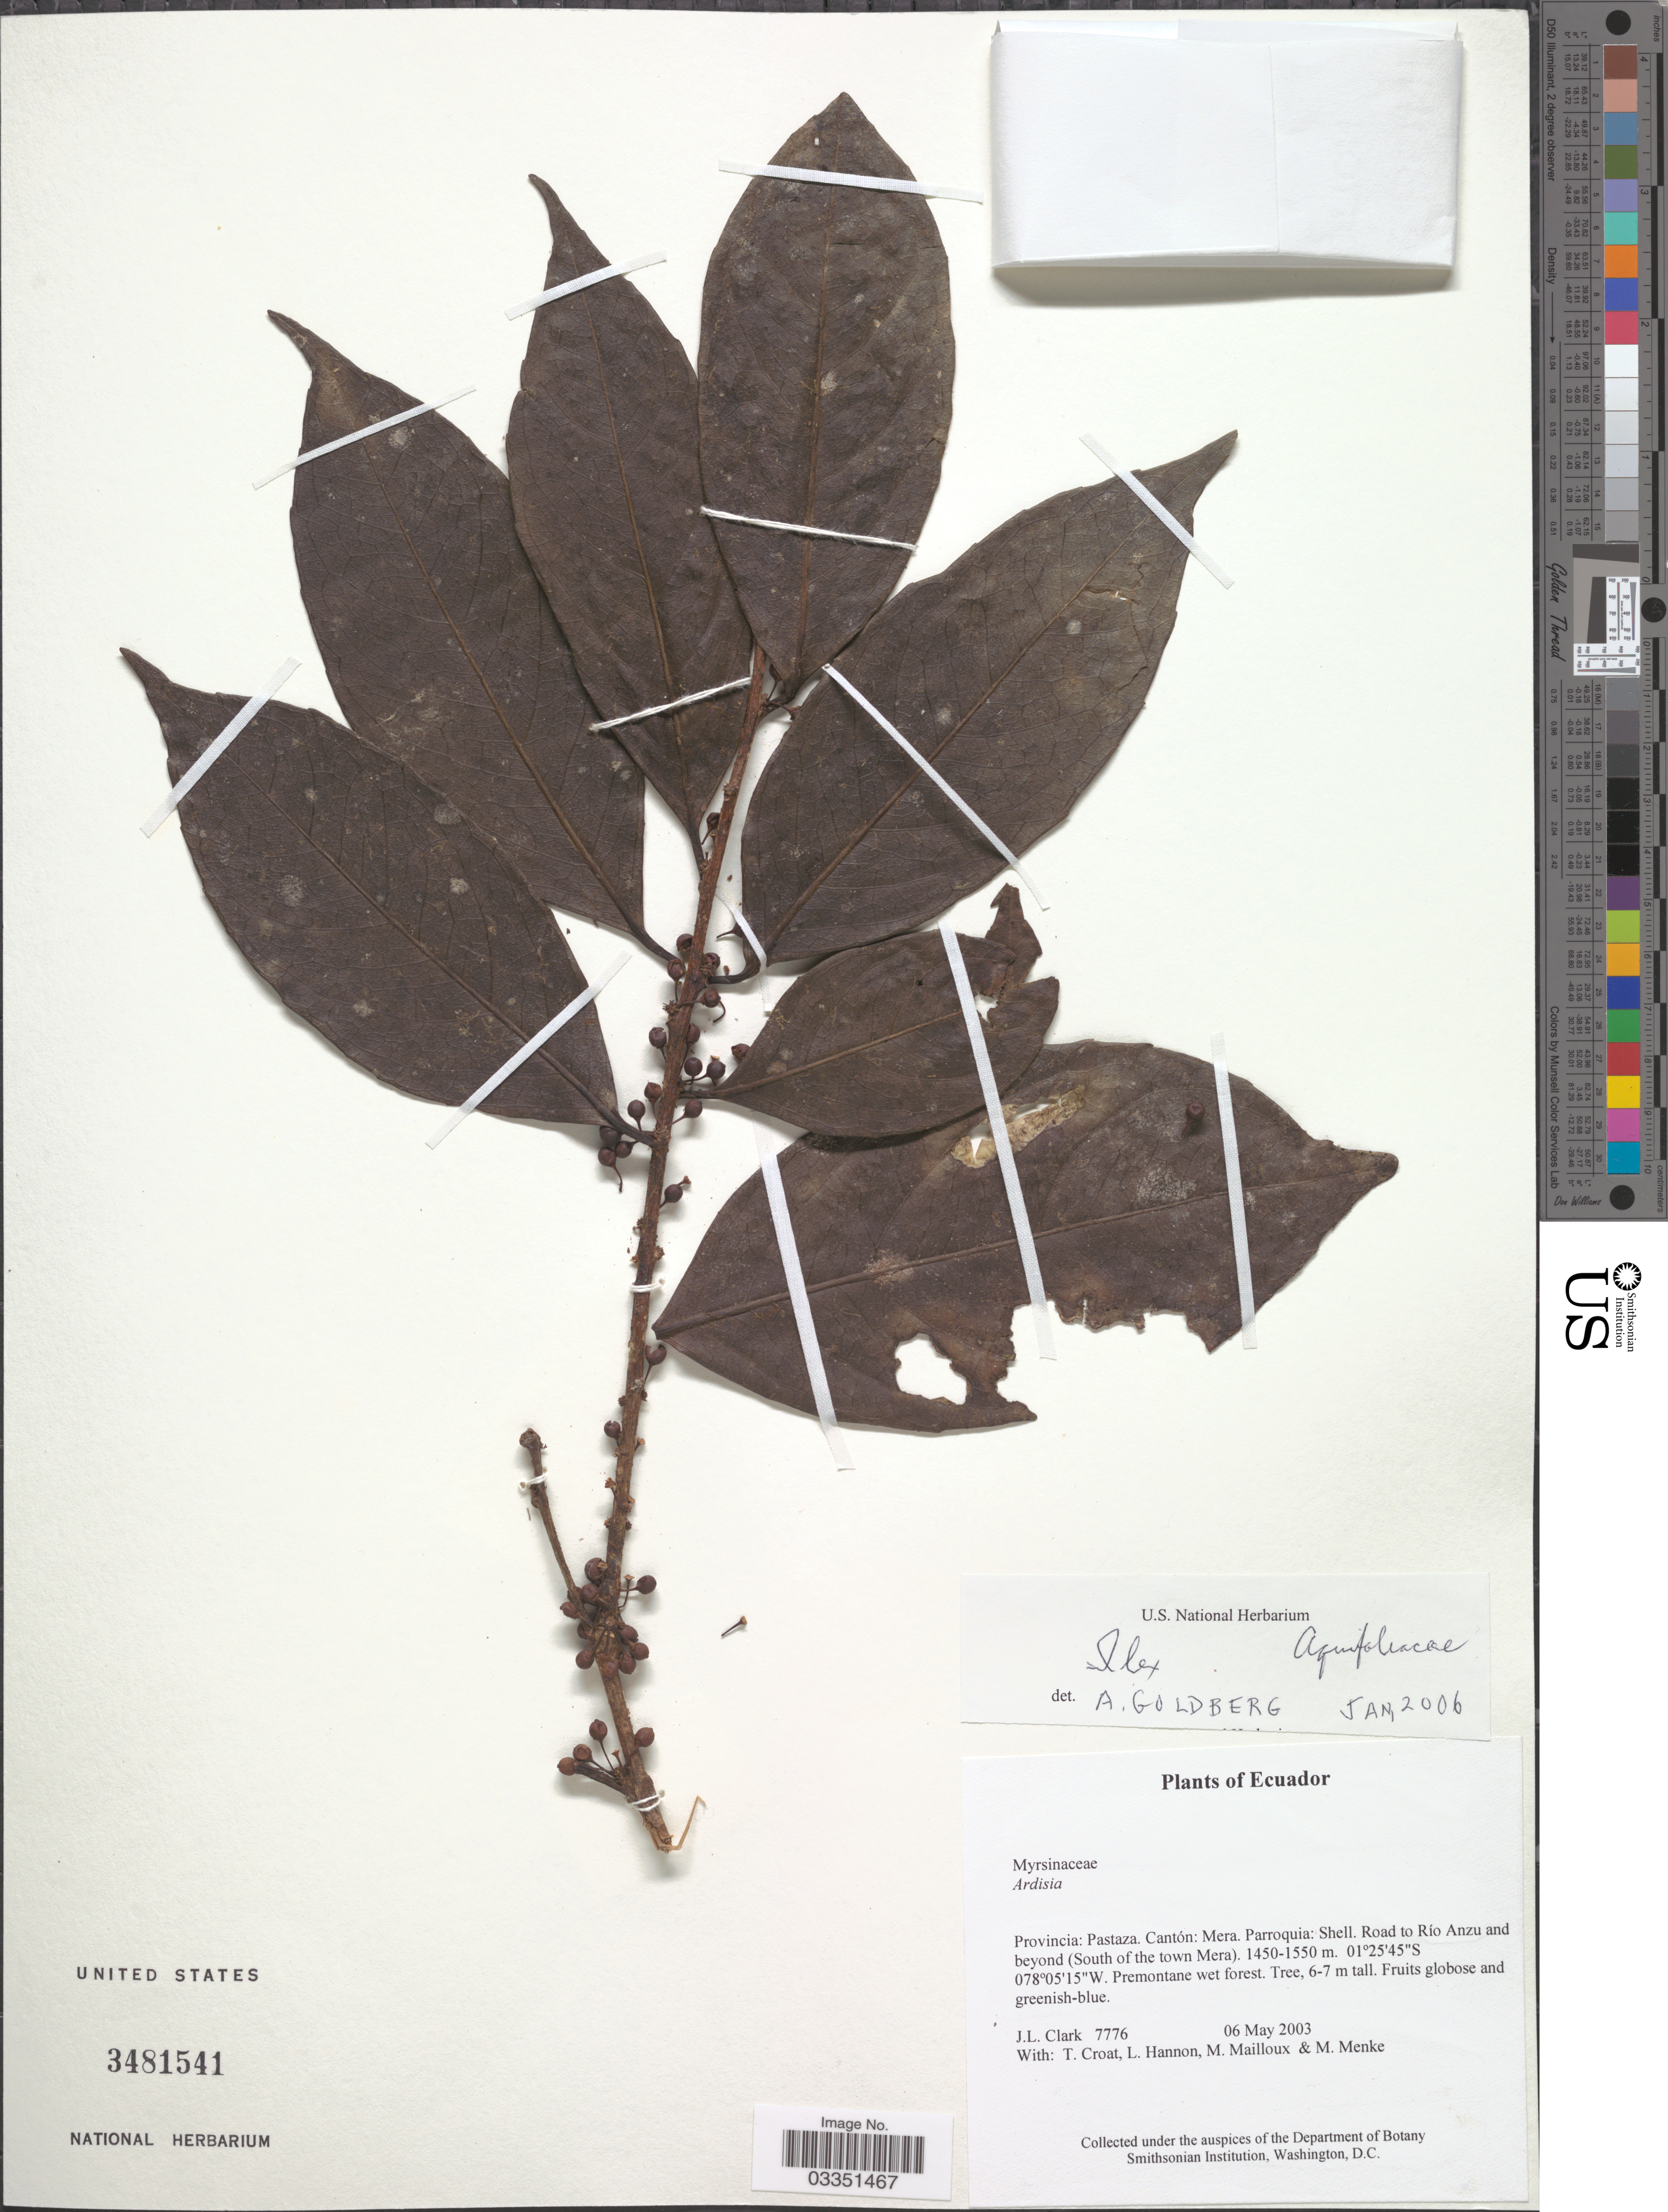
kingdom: Plantae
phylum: Tracheophyta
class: Magnoliopsida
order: Aquifoliales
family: Aquifoliaceae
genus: Ilex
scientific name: Ilex sp.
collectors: J. L. Clark, T. B. Croat, L. Hannon, M. Mailloux & M. Menke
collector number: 7776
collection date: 2003-05-06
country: Ecuador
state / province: Pastaza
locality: Cantón: Mera, Parroquia: Shell. Road to Río Anzu road beyond (South of the town Mera).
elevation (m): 1450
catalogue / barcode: US 3481541